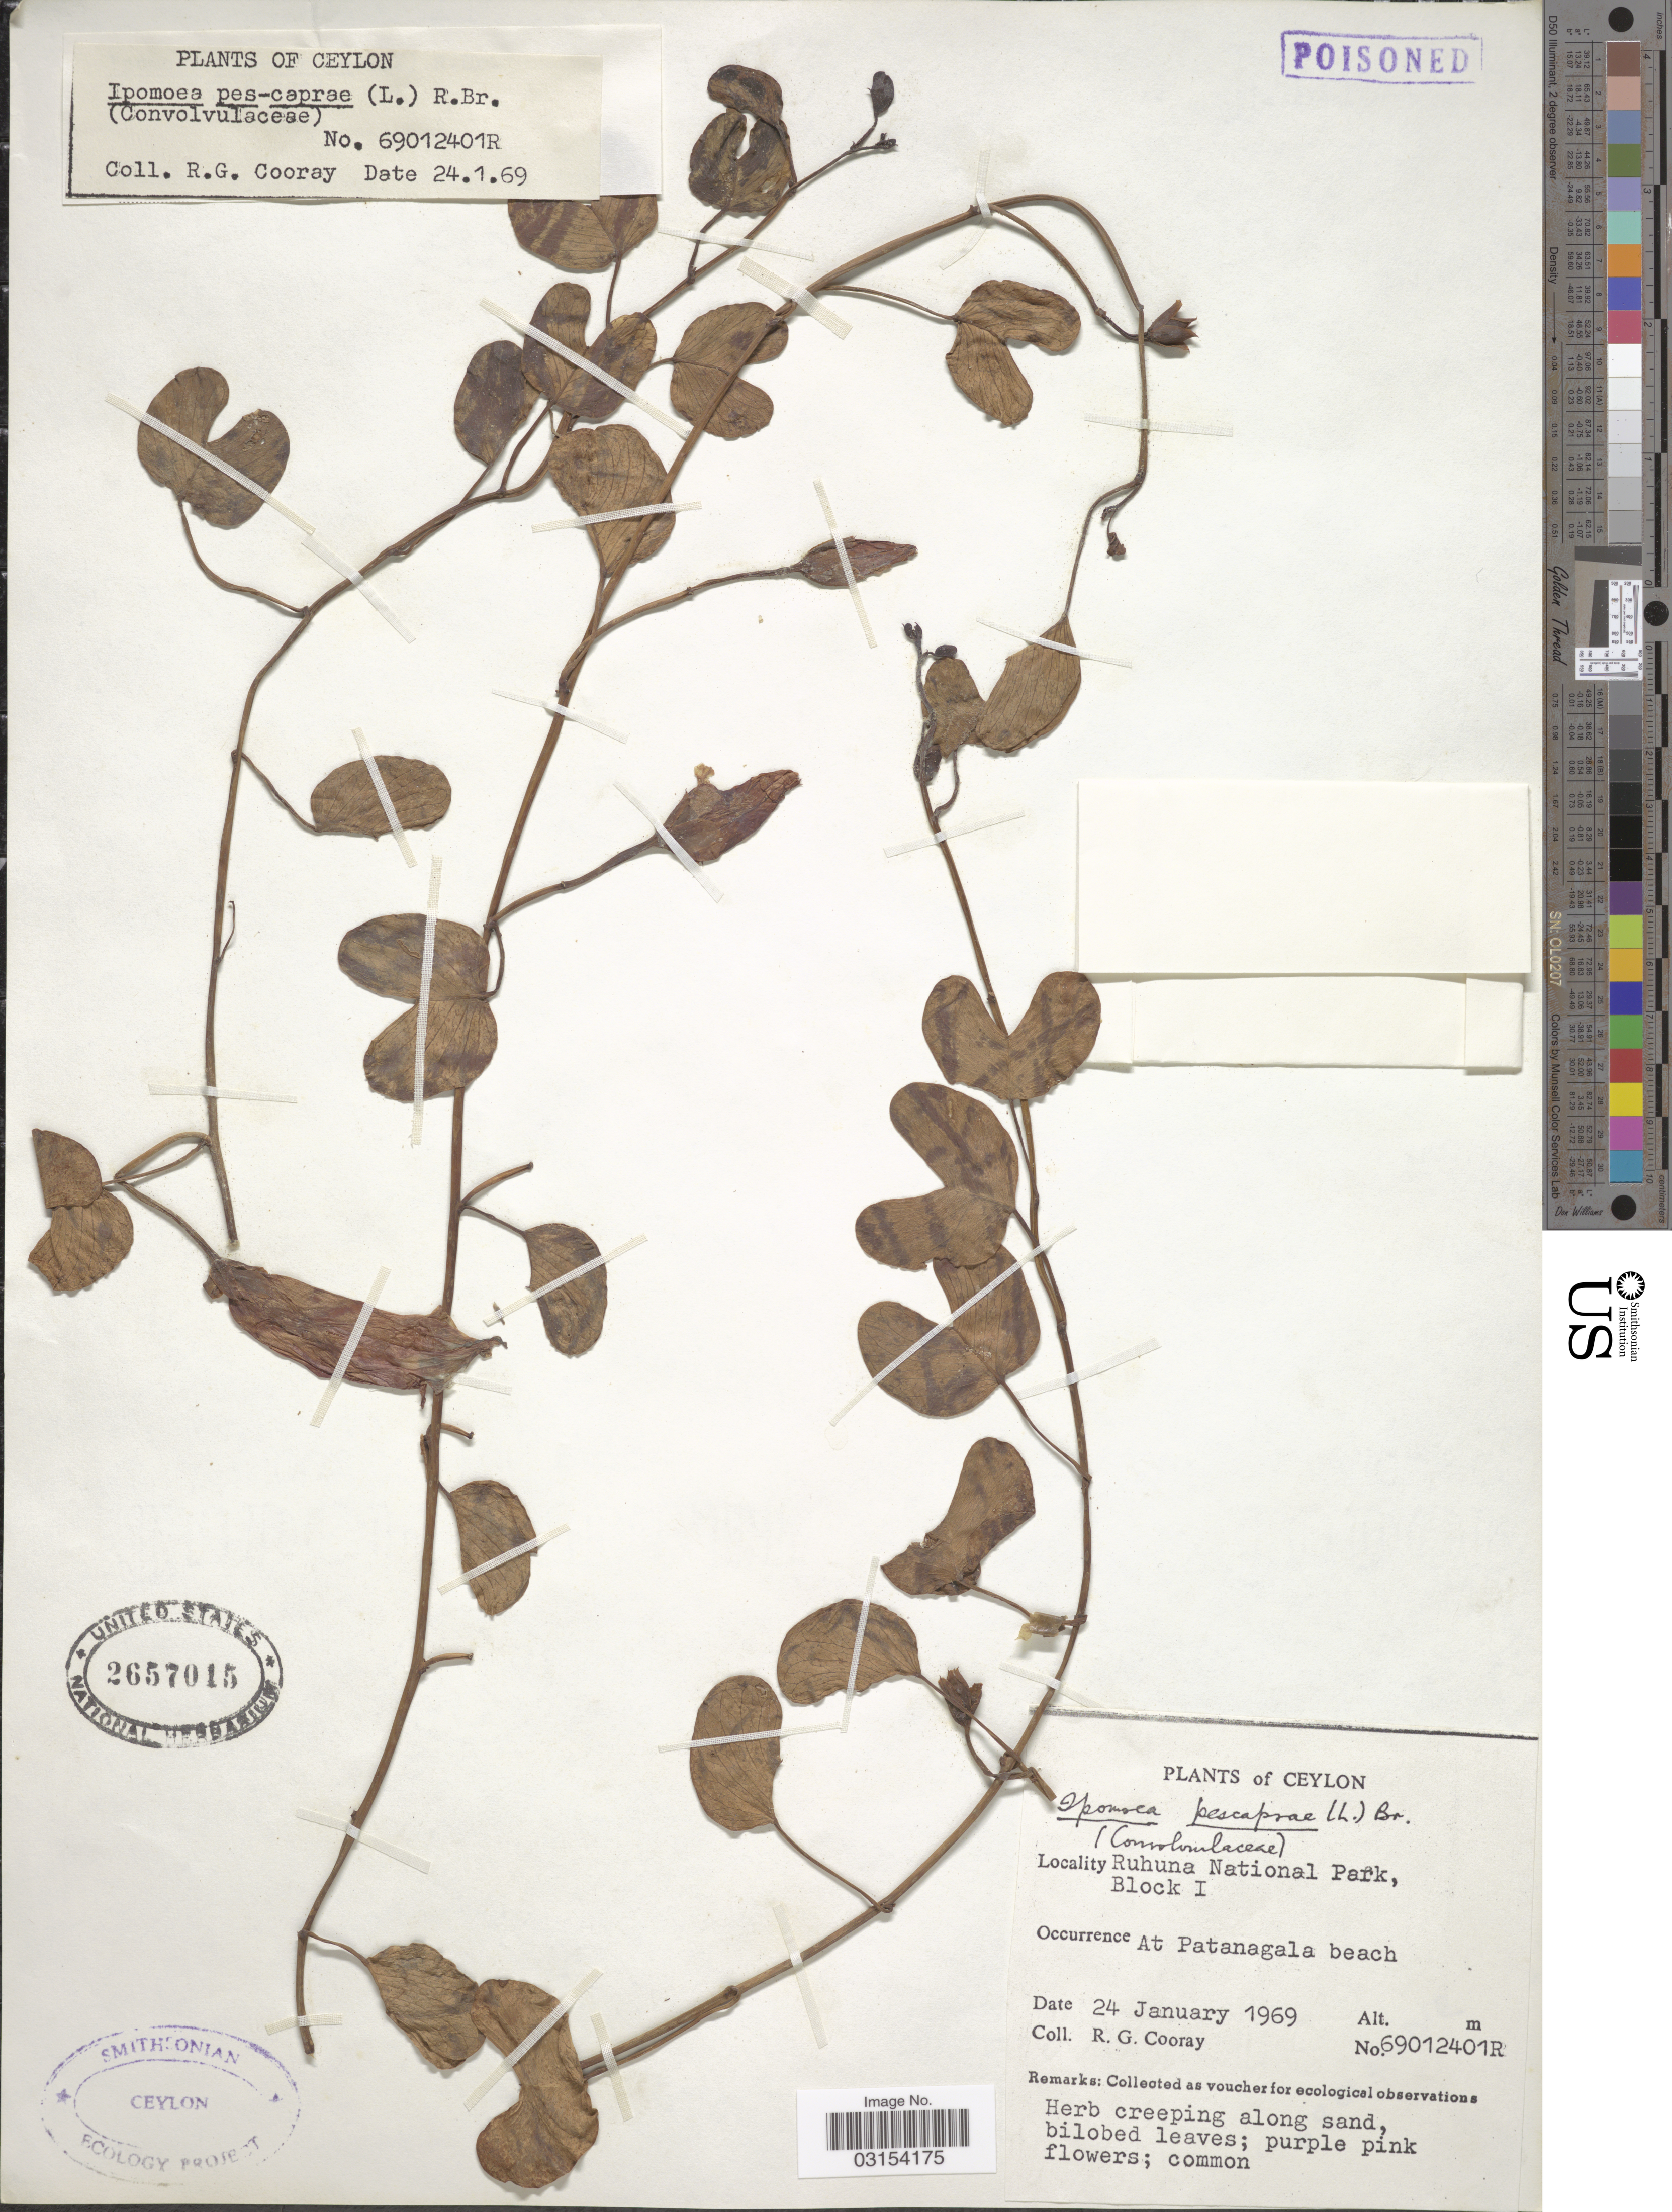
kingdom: Plantae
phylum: Tracheophyta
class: Magnoliopsida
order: Solanales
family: Convolvulaceae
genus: Ipomoea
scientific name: Ipomoea pes-caprae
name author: (L.) R. Br.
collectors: R. Cooray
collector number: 69012401R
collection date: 1969-01-24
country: Sri Lanka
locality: Ceylon, Ruhuna National Park, Block I, At Patanagala beach.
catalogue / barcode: US 2657015